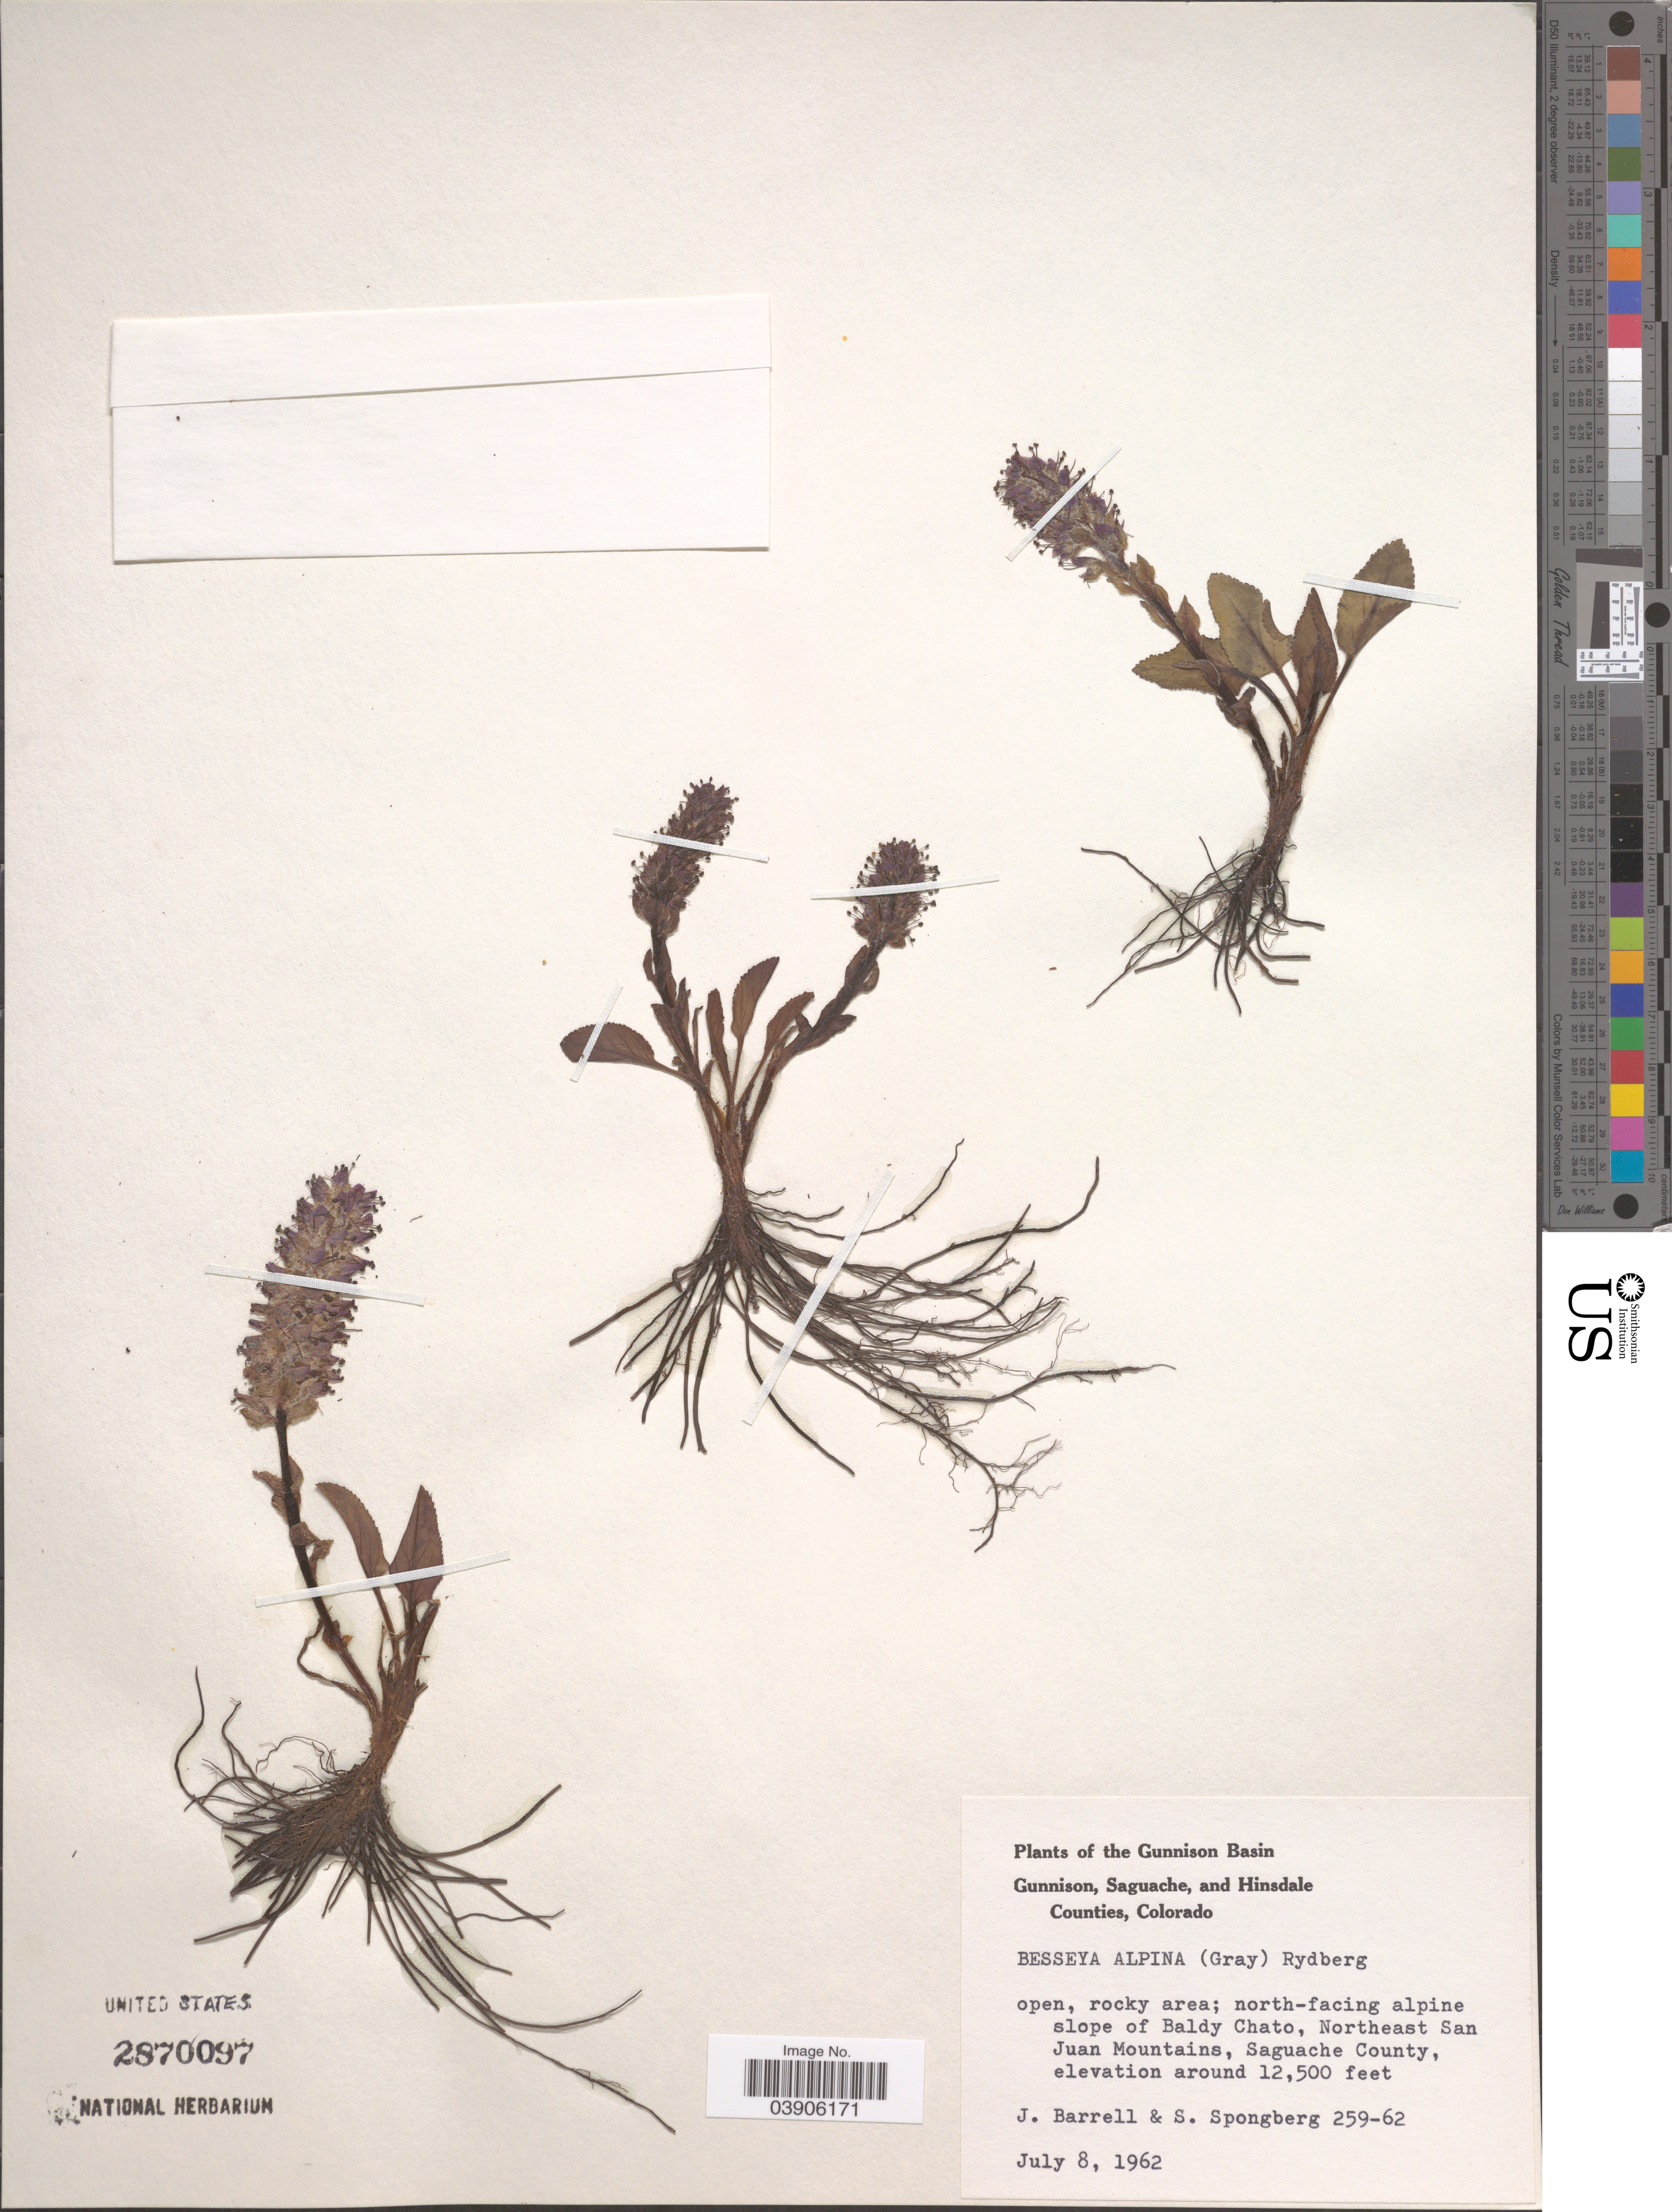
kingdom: Plantae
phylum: Tracheophyta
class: Magnoliopsida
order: Lamiales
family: Plantaginaceae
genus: Synthyris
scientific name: Synthyris alpina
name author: A. Gray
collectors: J. Barrell & S. A.Spongberg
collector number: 259-62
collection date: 1962-07-08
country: United States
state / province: Colorado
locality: The Gunnison Basin. North-facing alpine slope of Baldy Chato, Northeast San Juan Mountains, Saguache County.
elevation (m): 3810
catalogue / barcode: US 2870097